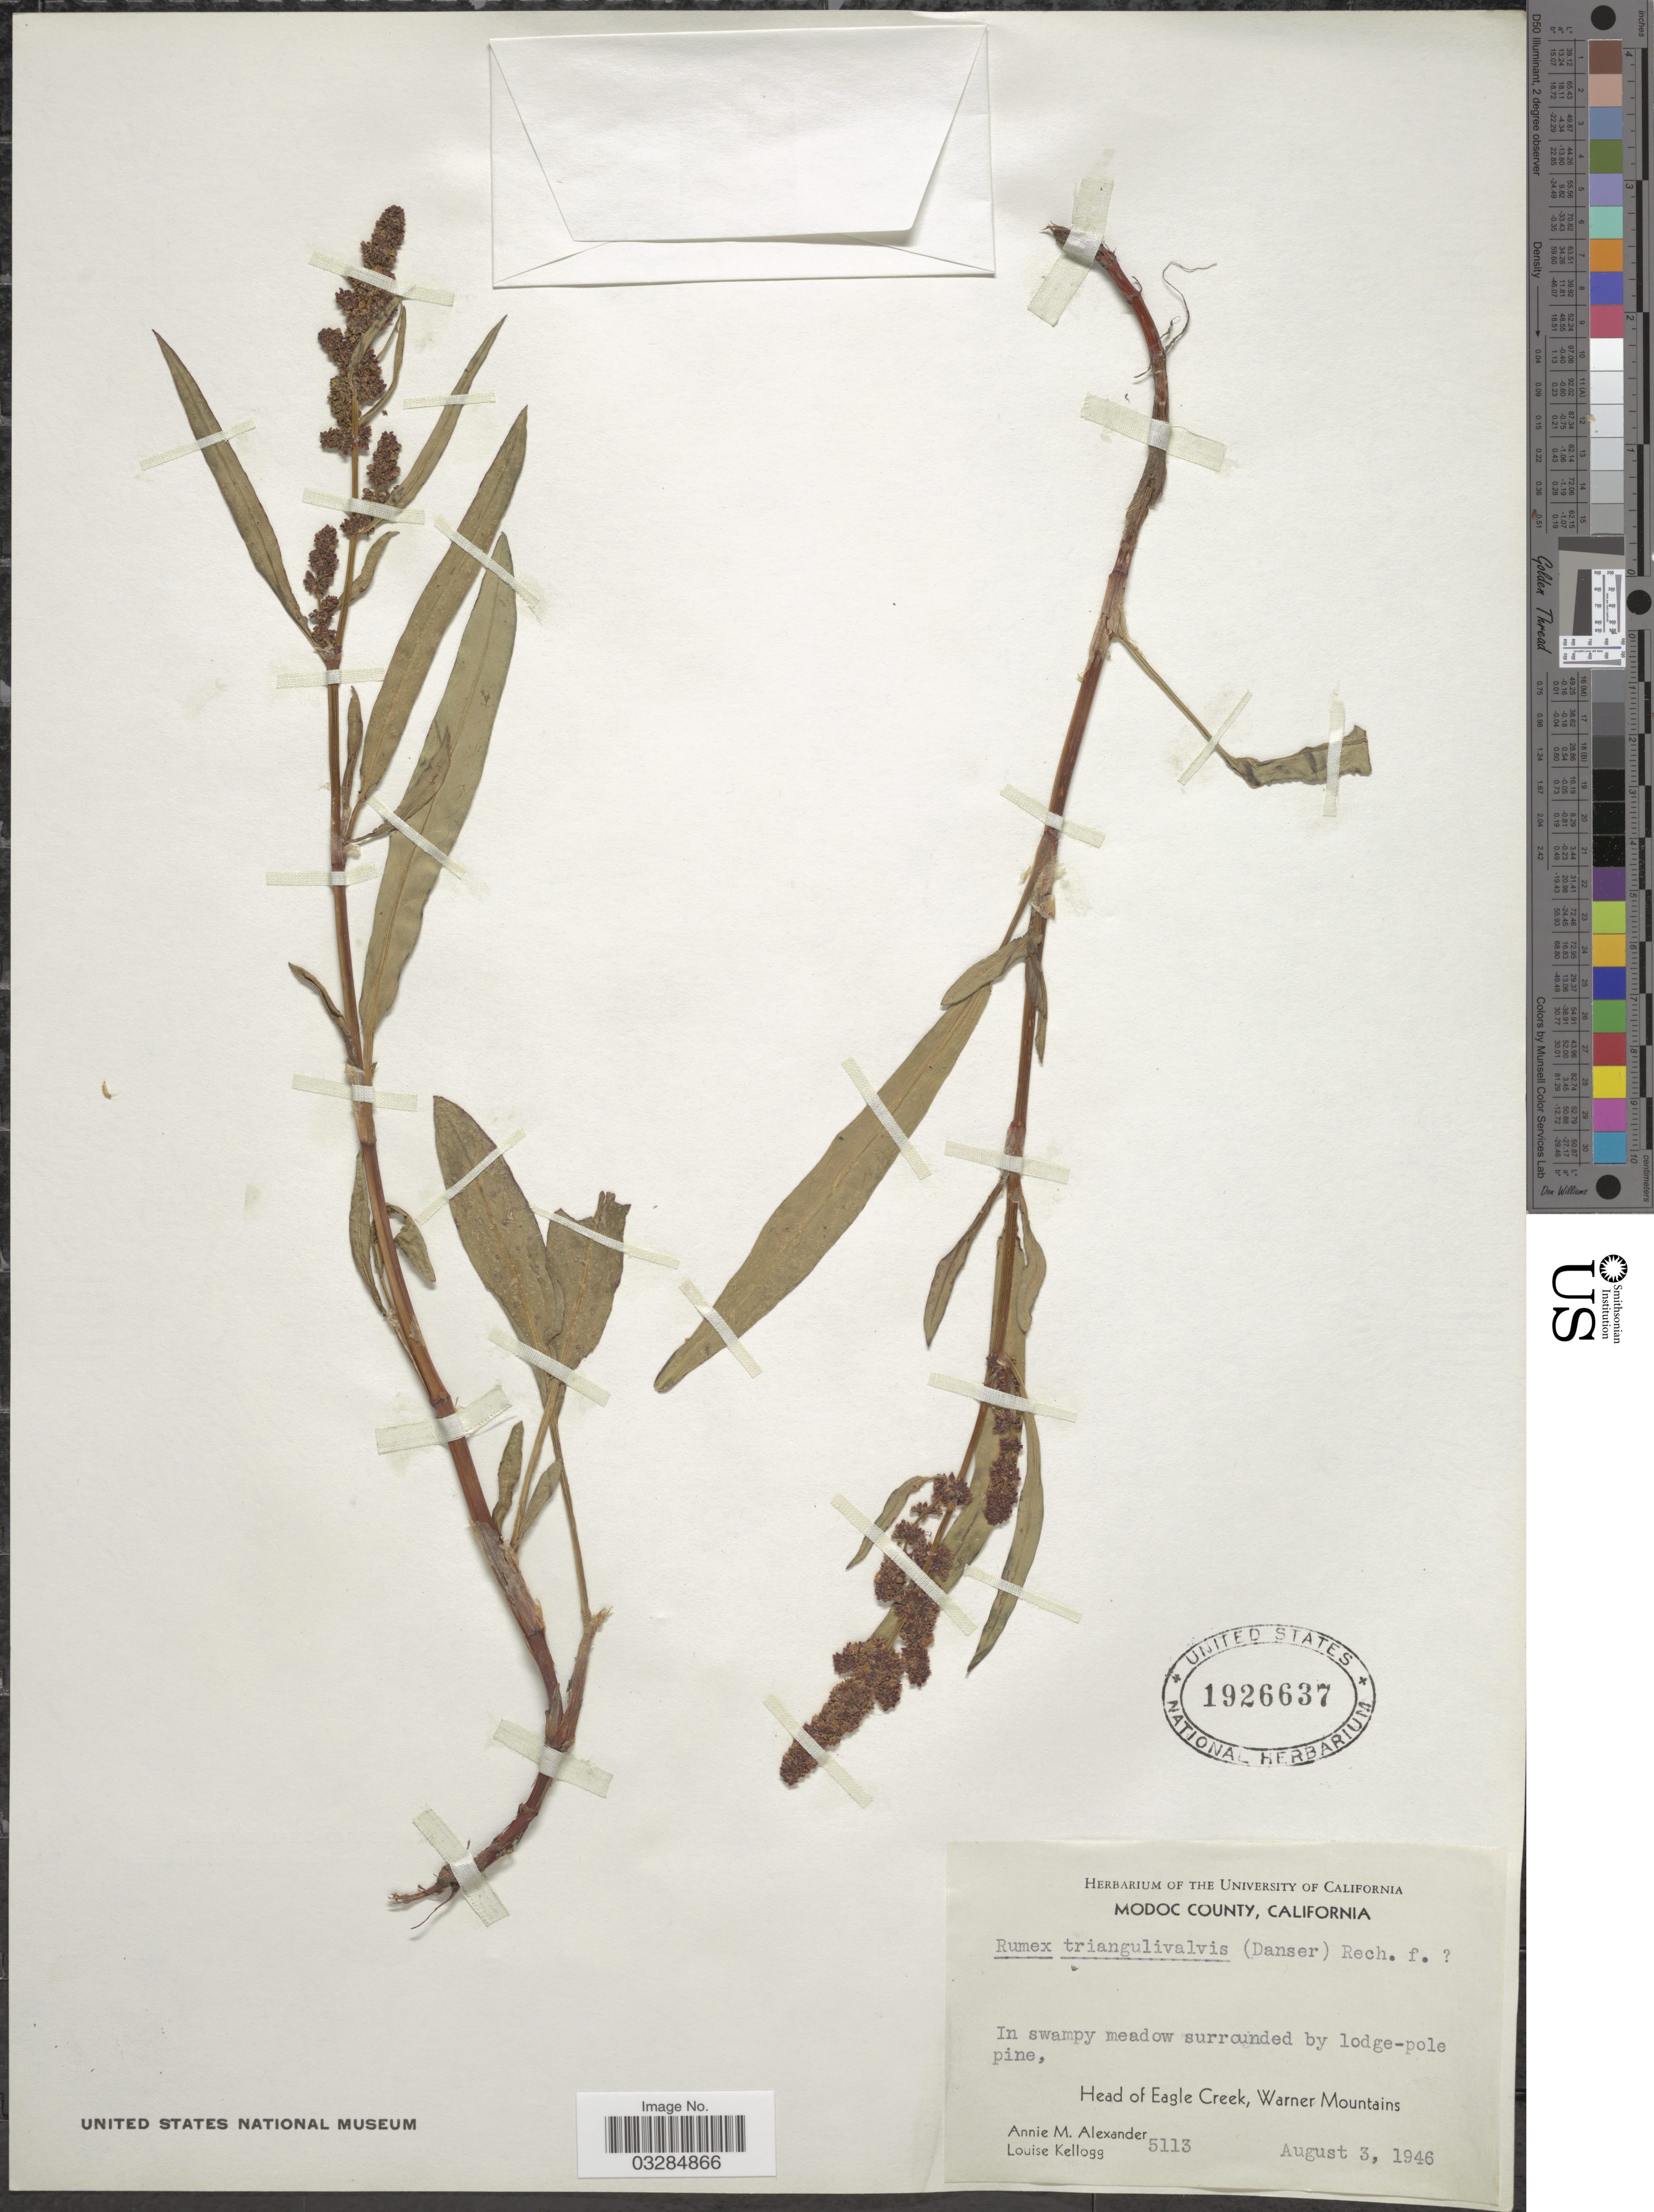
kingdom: Plantae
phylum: Tracheophyta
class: Magnoliopsida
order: Caryophyllales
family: Polygonaceae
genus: Rumex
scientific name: Rumex triangulivalvis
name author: (Danser) Rech. f.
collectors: A. M. Alexander & L. Kellogg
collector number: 5113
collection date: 1946-08-03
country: United States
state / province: California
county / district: Modoc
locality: Modoc County. Head of Eagle Creek, Warner Mountains.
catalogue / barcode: US 1926637